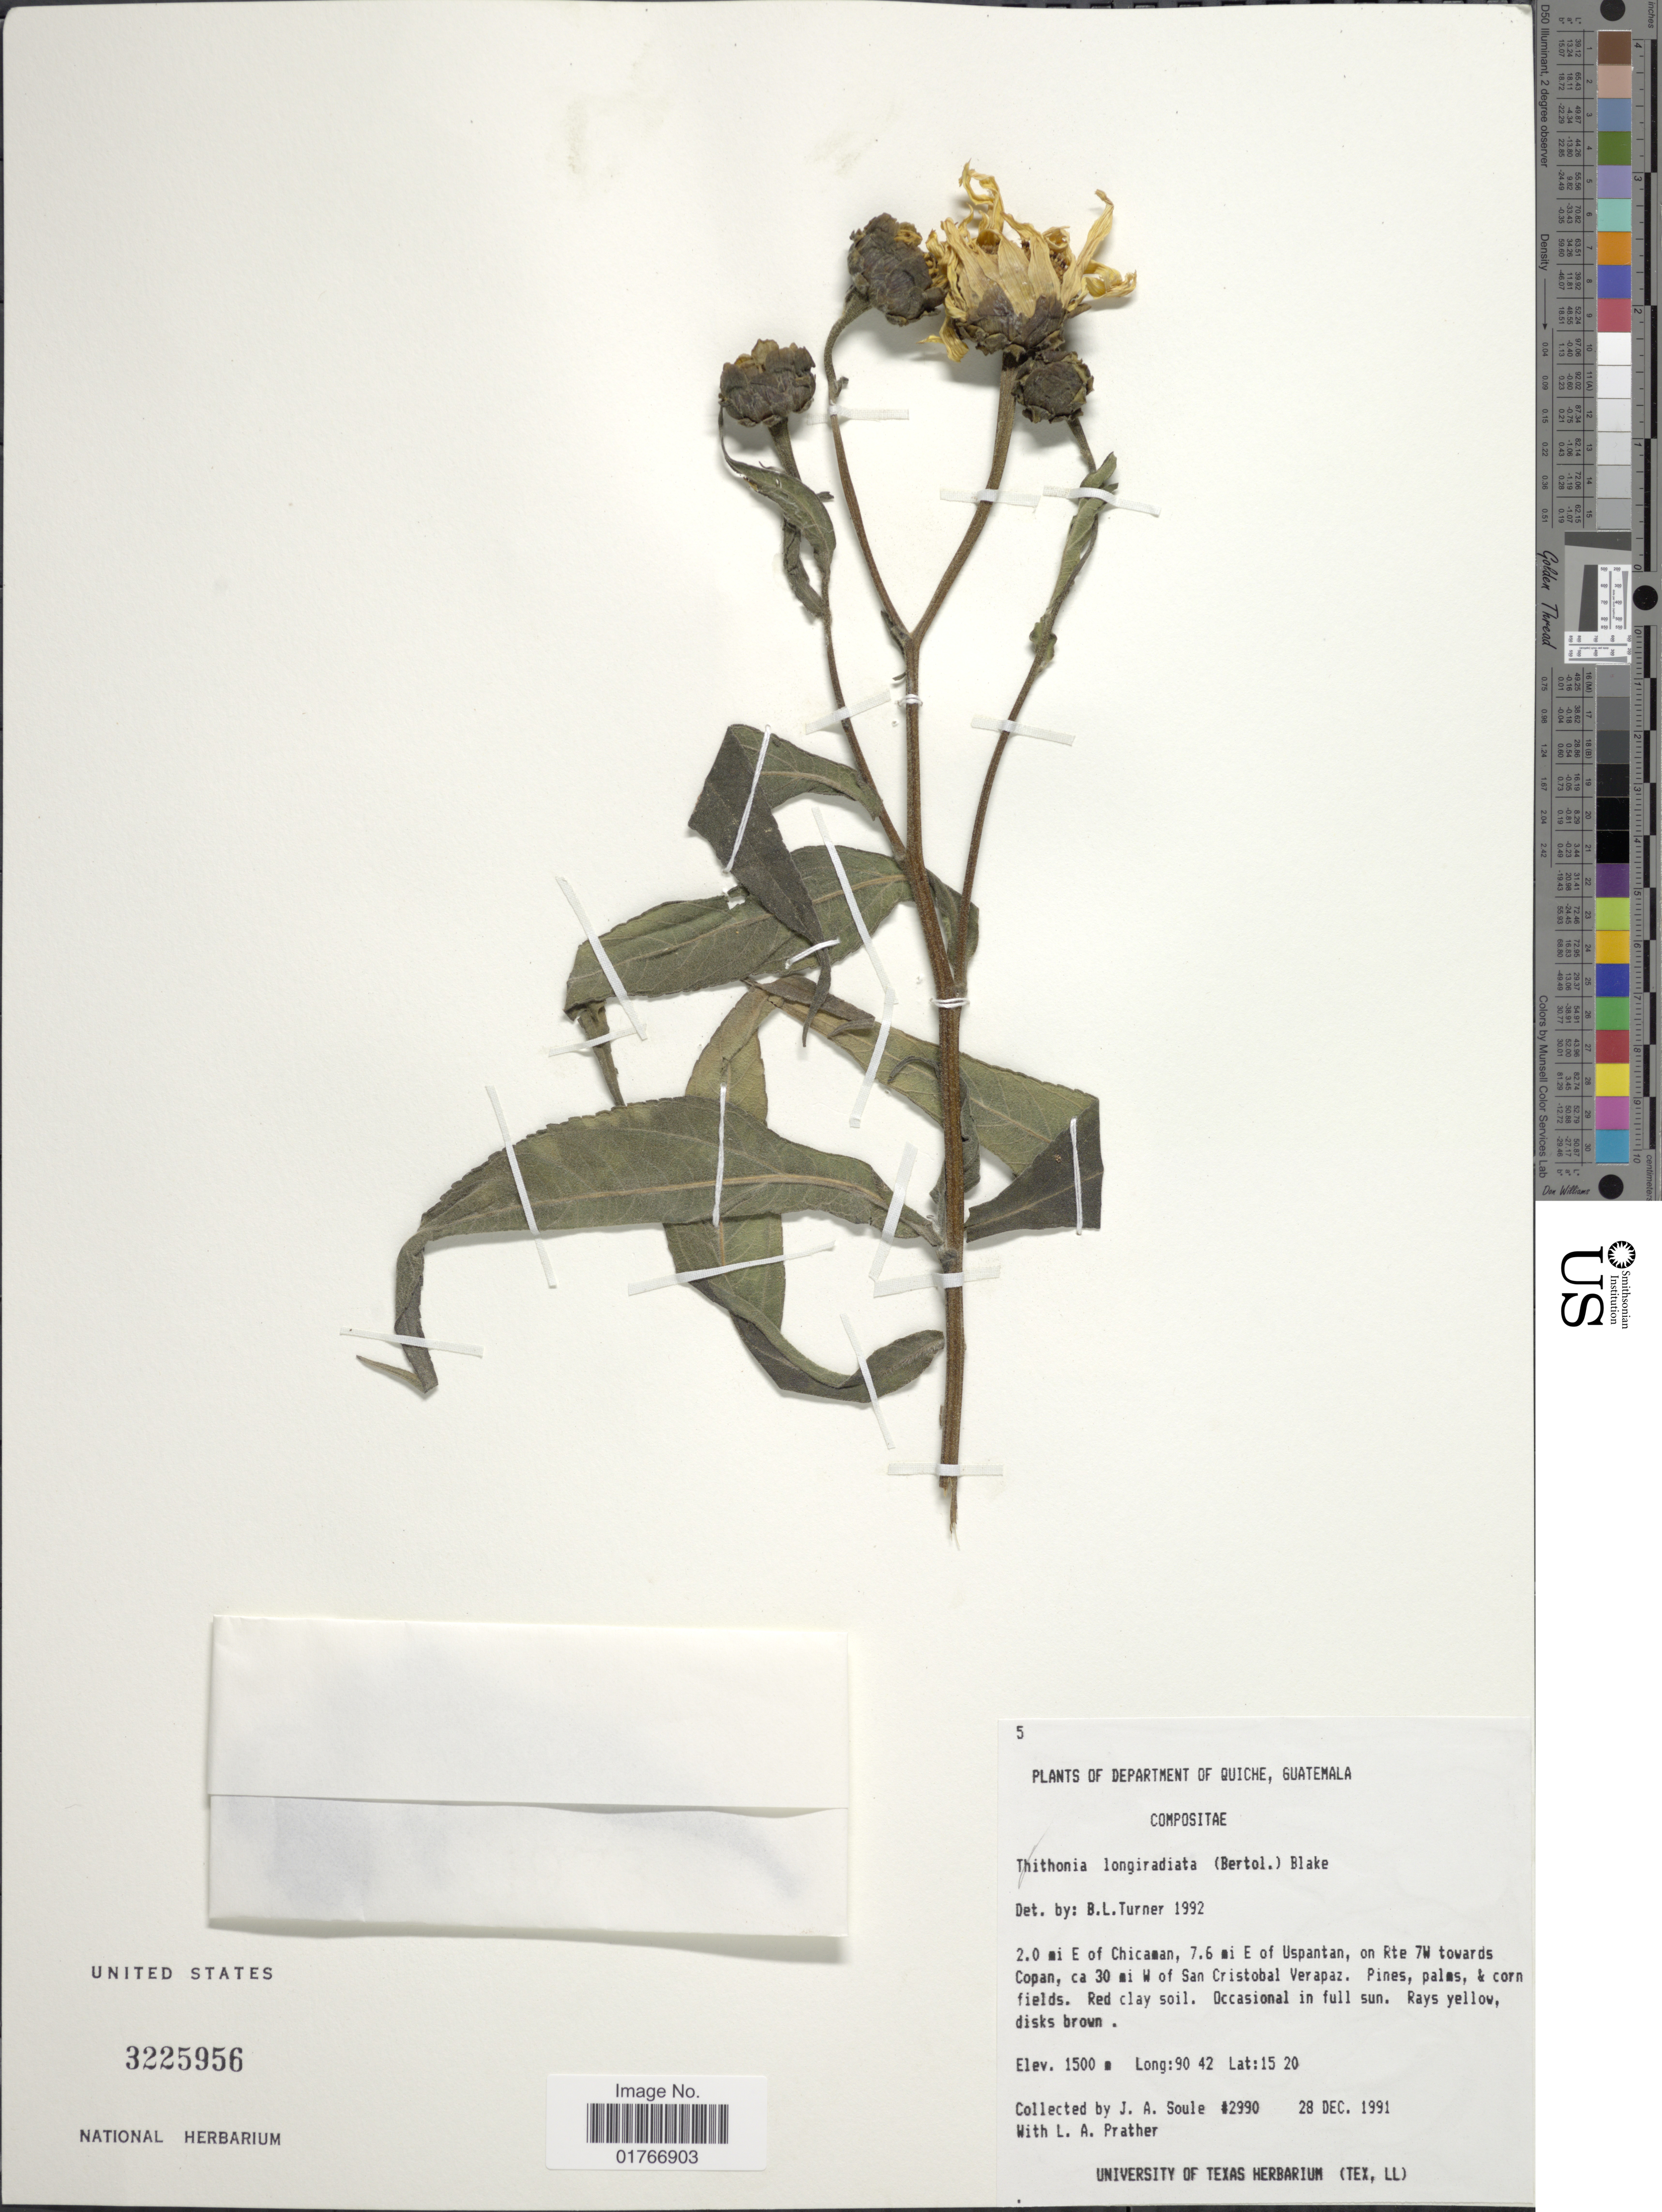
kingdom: Plantae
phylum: Tracheophyta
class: Magnoliopsida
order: Asterales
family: Asteraceae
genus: Tithonia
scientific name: Tithonia longiradiata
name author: (Bertol.) S.F. Blake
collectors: J. Soule & L. A. Prather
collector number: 2990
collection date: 1991-12-28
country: Guatemala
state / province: El Quiché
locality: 2.0 mi E of Chicaman, 7.6 mi E of Uspantan, on Rte 7W towards Copan, ca 30 mi W of San Cristobal Verapaz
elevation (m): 1500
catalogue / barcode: US 3225956